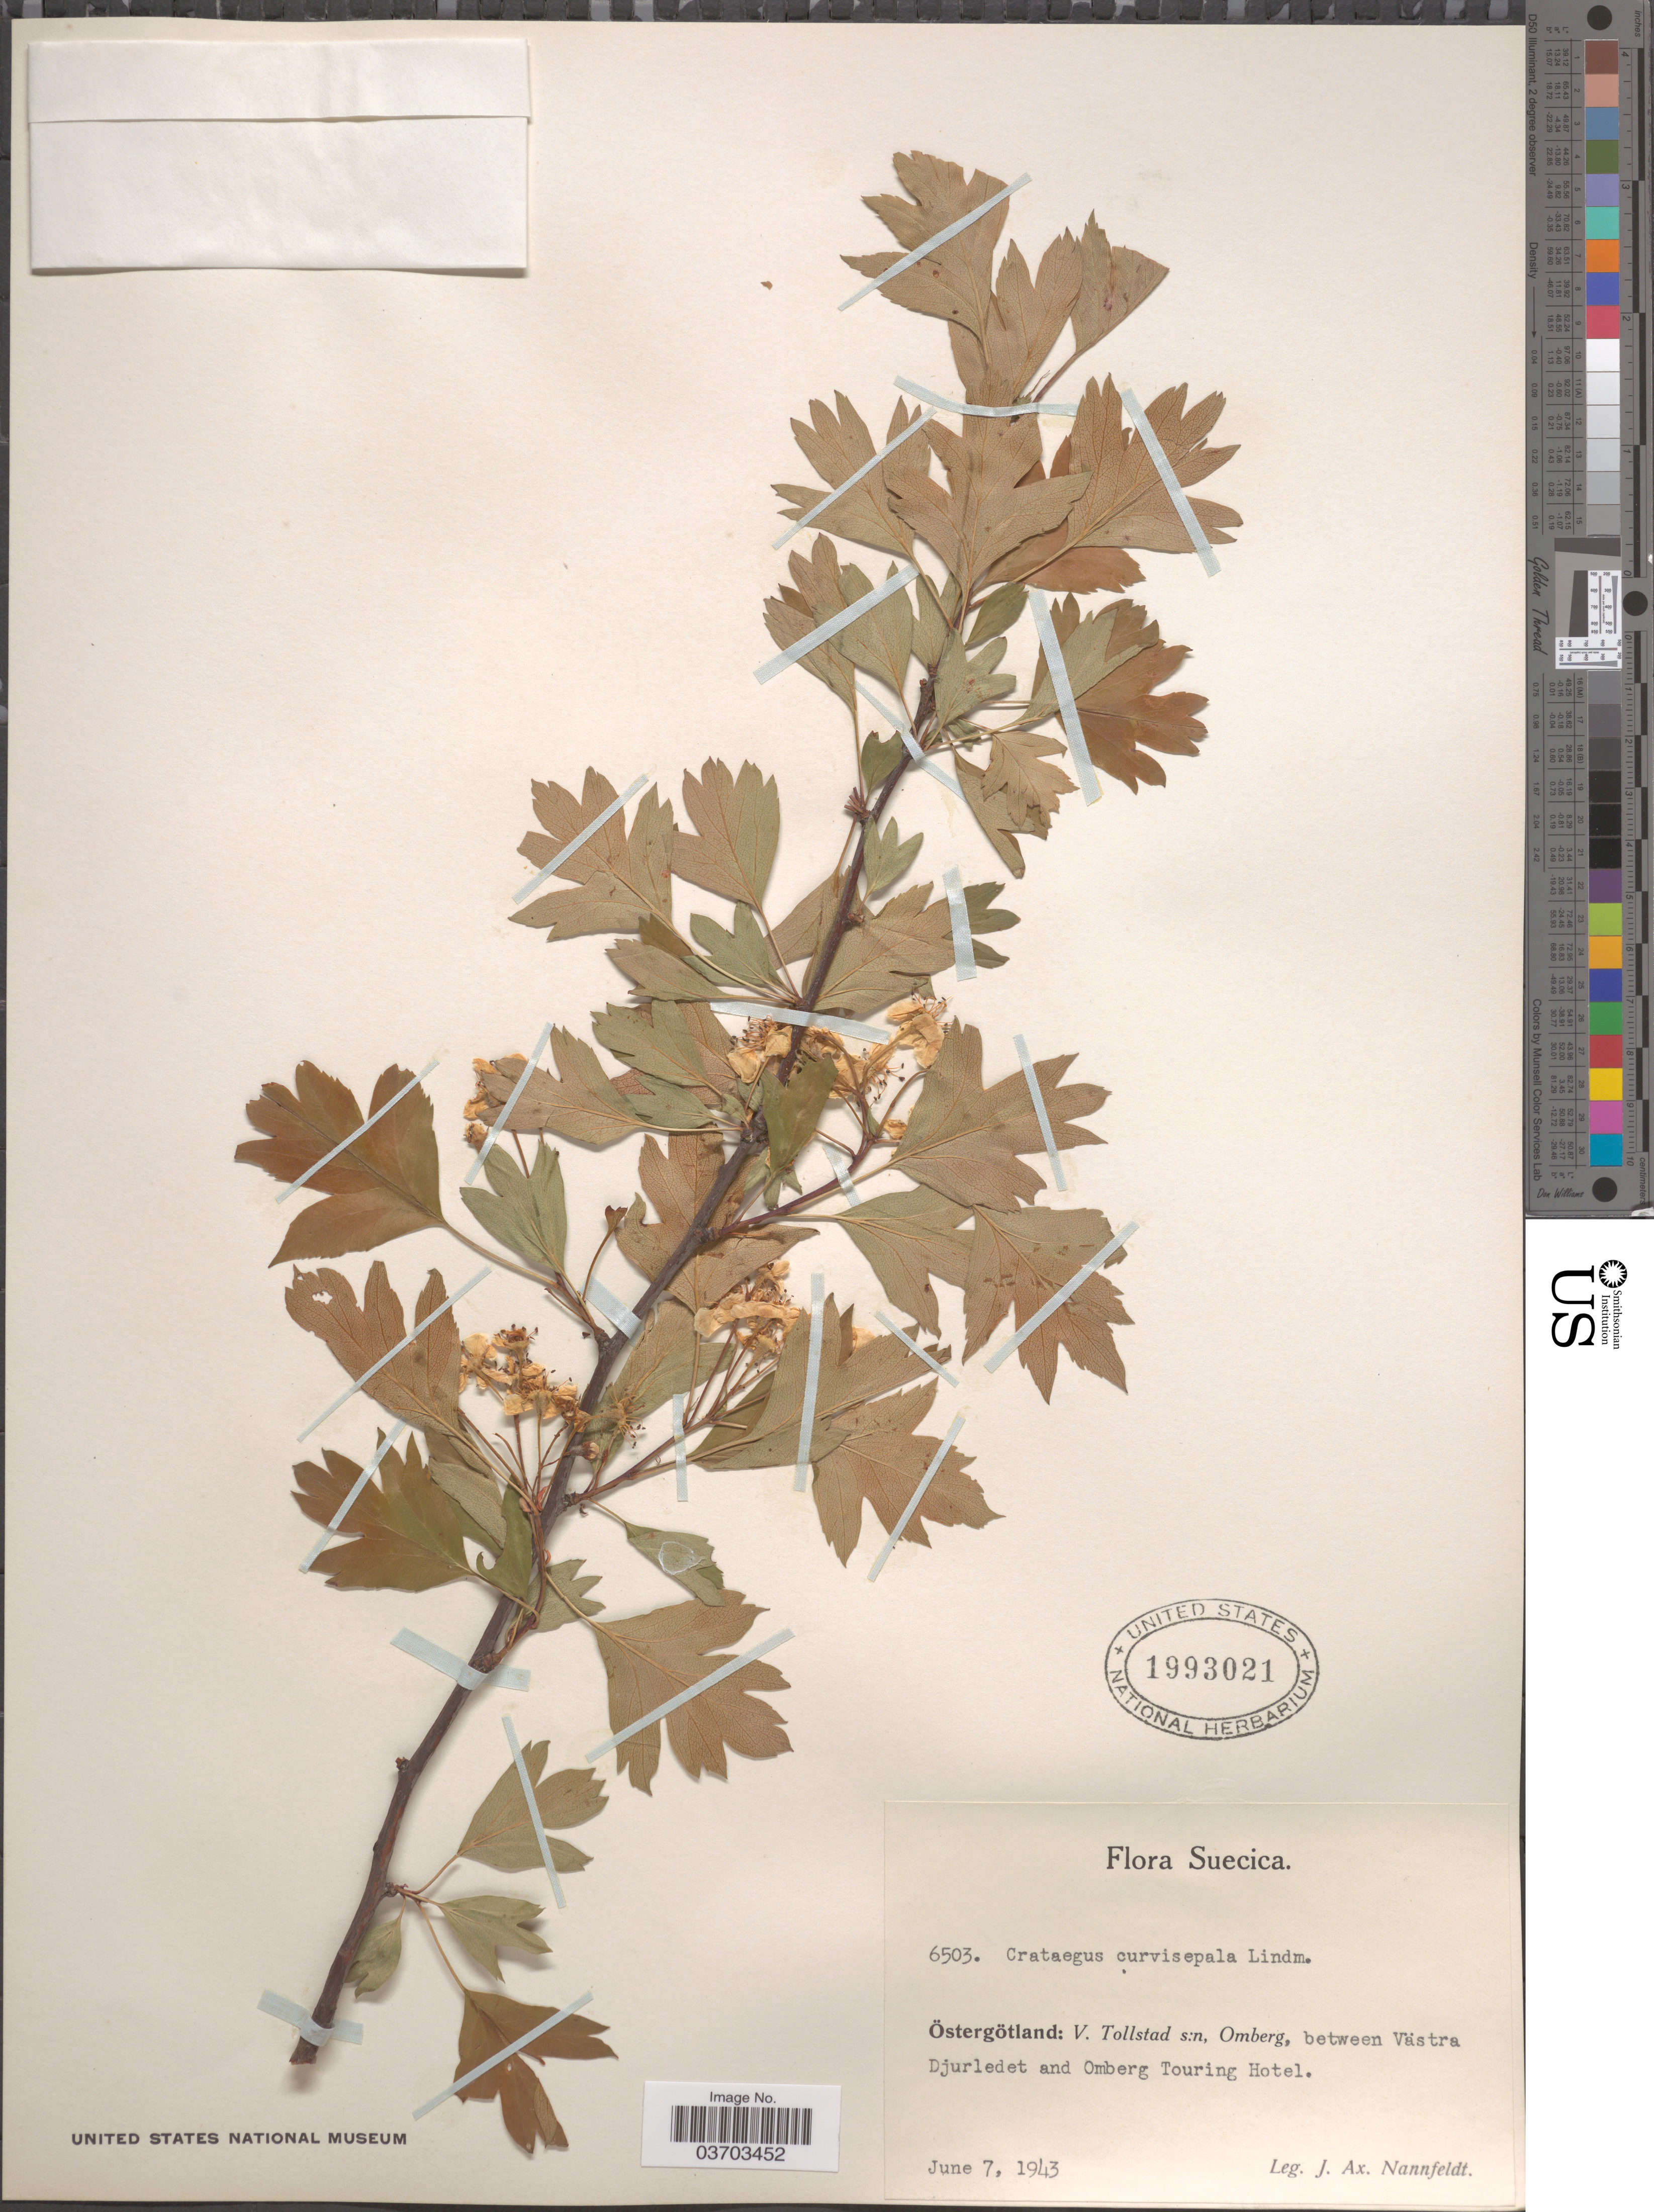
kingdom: Plantae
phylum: Tracheophyta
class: Magnoliopsida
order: Rosales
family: Rosaceae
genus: Crataegus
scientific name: Crataegus rhipidophylla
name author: Gand.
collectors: J. Nannfeldt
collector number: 6503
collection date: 1943-06-07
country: Sweden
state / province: Östergötland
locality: Suecica. Östergötland: V. Tollstad s:n, Omberg, between Västra Djurledet and Omberg Touring Hotel.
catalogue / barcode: US 1993021